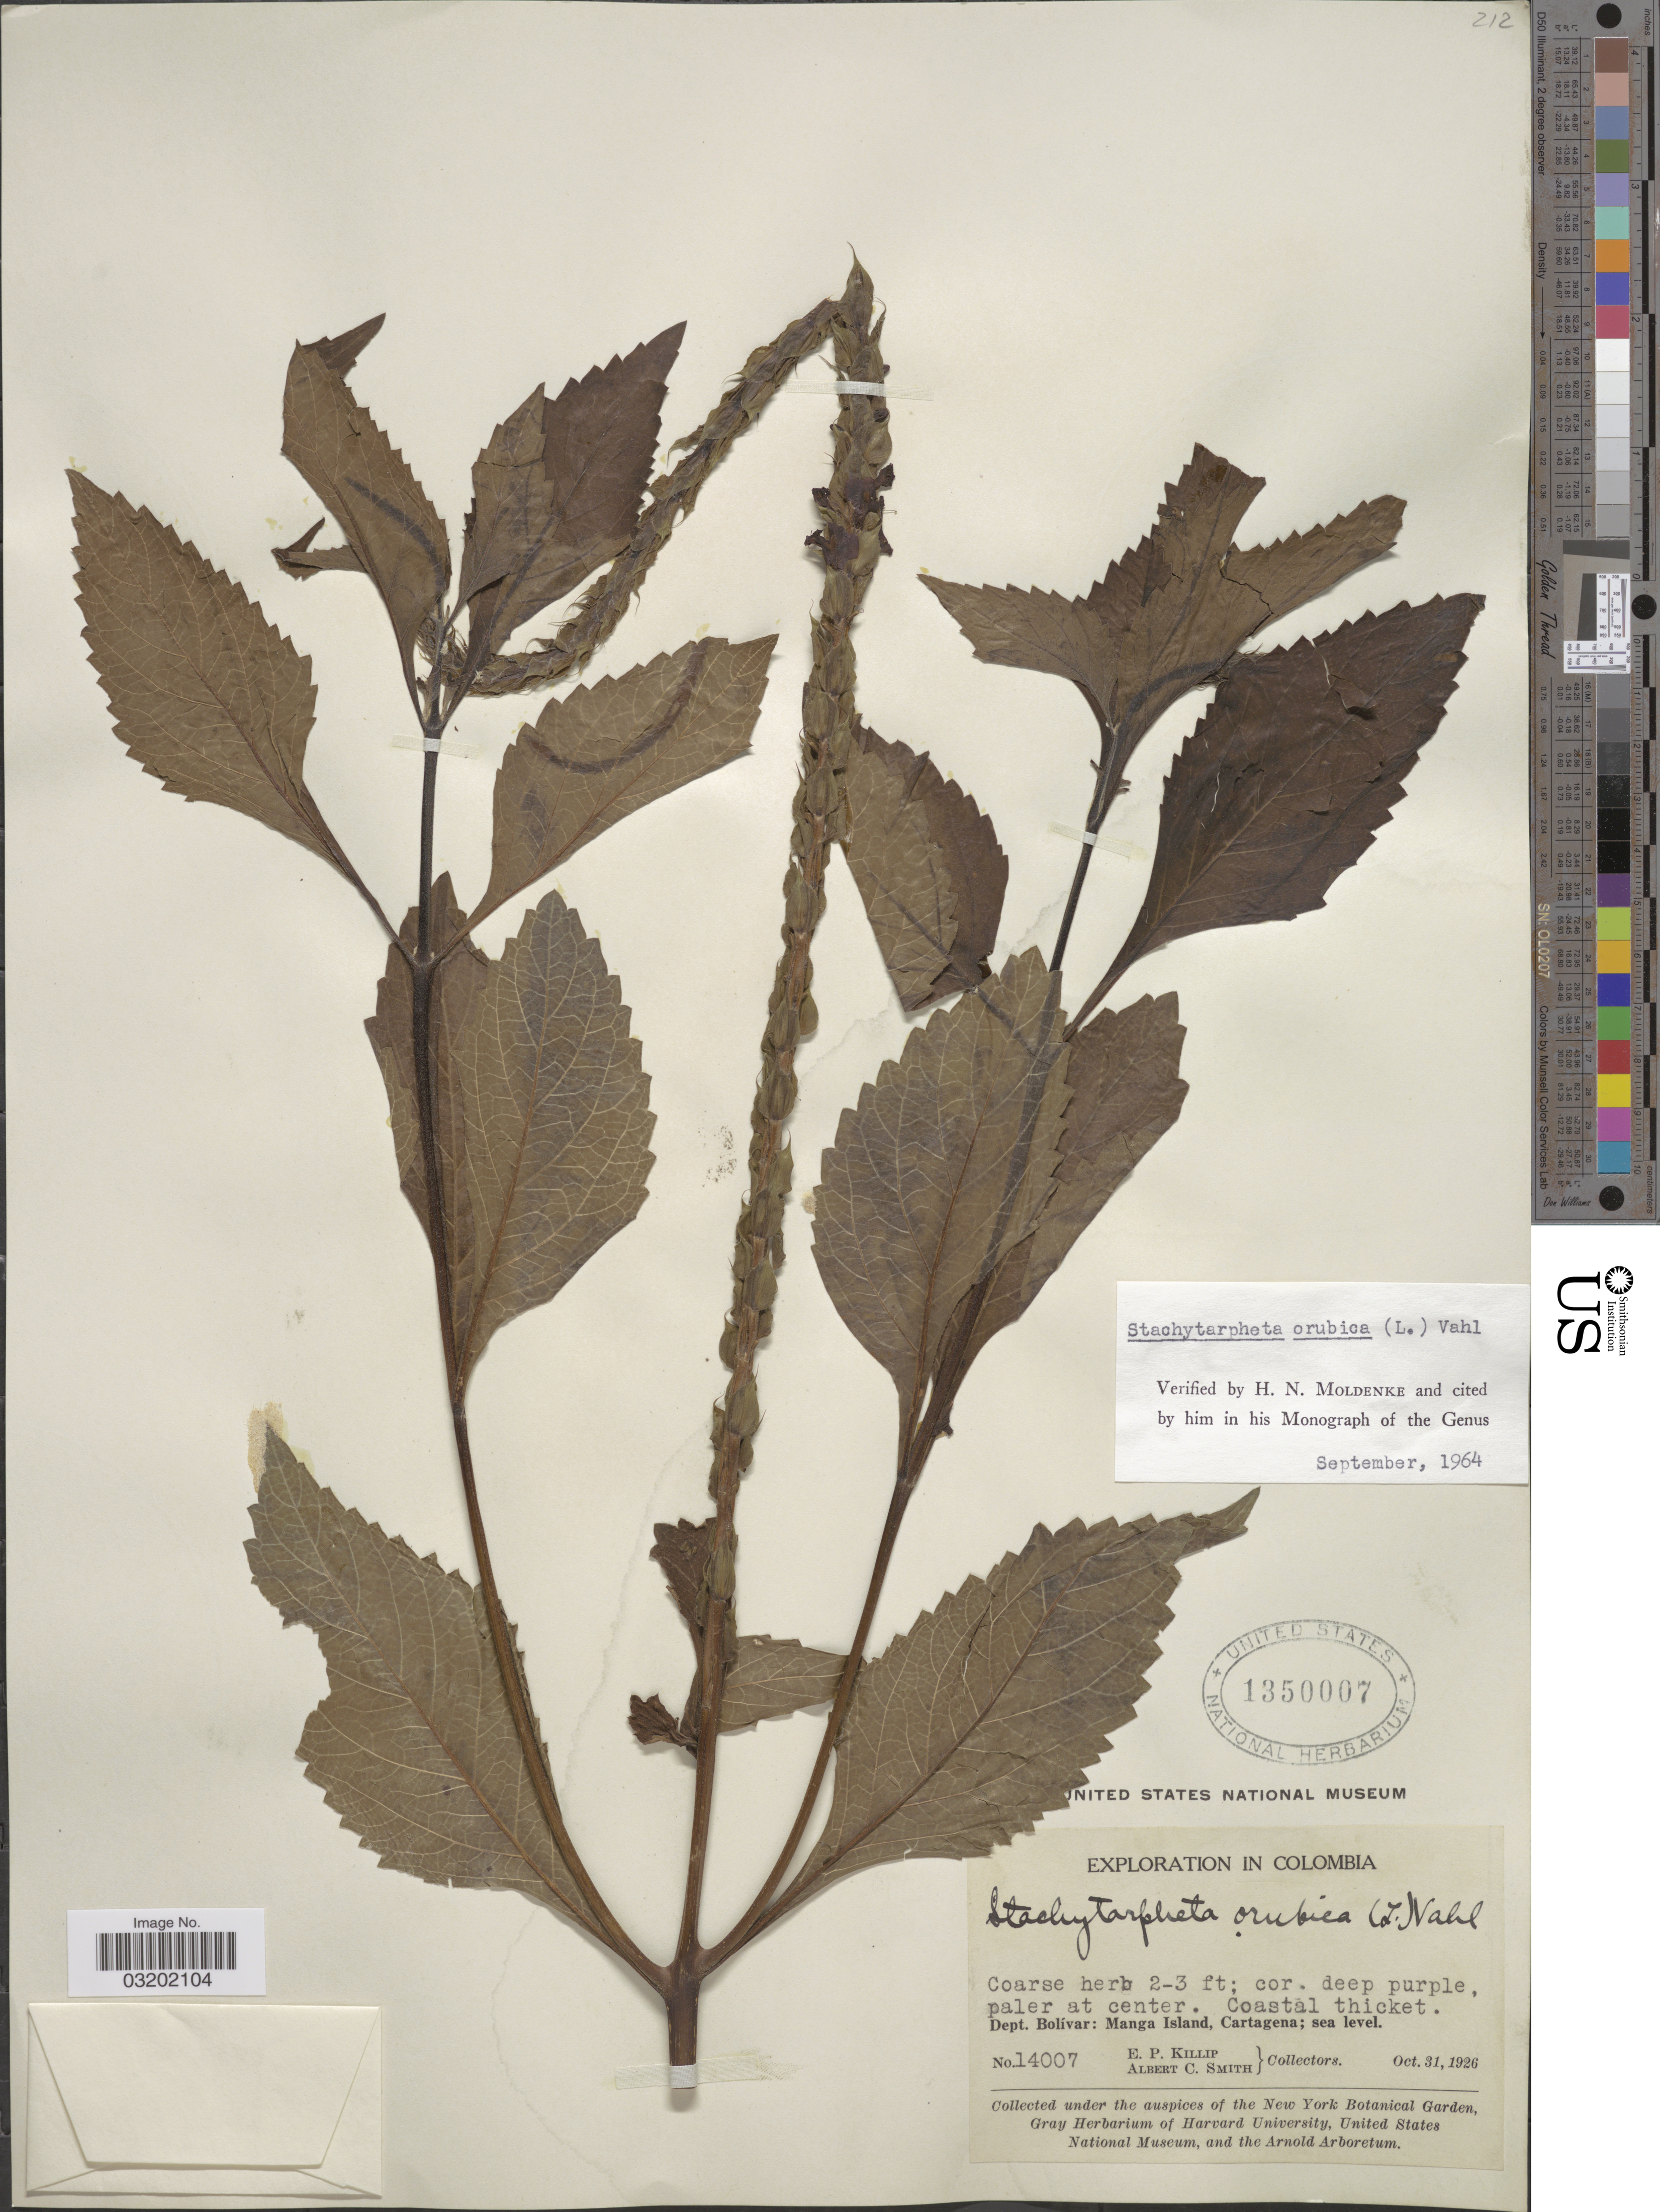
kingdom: Plantae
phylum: Tracheophyta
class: Magnoliopsida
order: Lamiales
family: Verbenaceae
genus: Stachytarpheta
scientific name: Stachytarpheta orubica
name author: (L.) Vahl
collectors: E. P. Killip & A. C. Smith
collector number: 14007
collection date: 1926-10-31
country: Colombia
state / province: Bolívar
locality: Dept. Bolívar: Manga Island, Cartagena.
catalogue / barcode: US 1350007